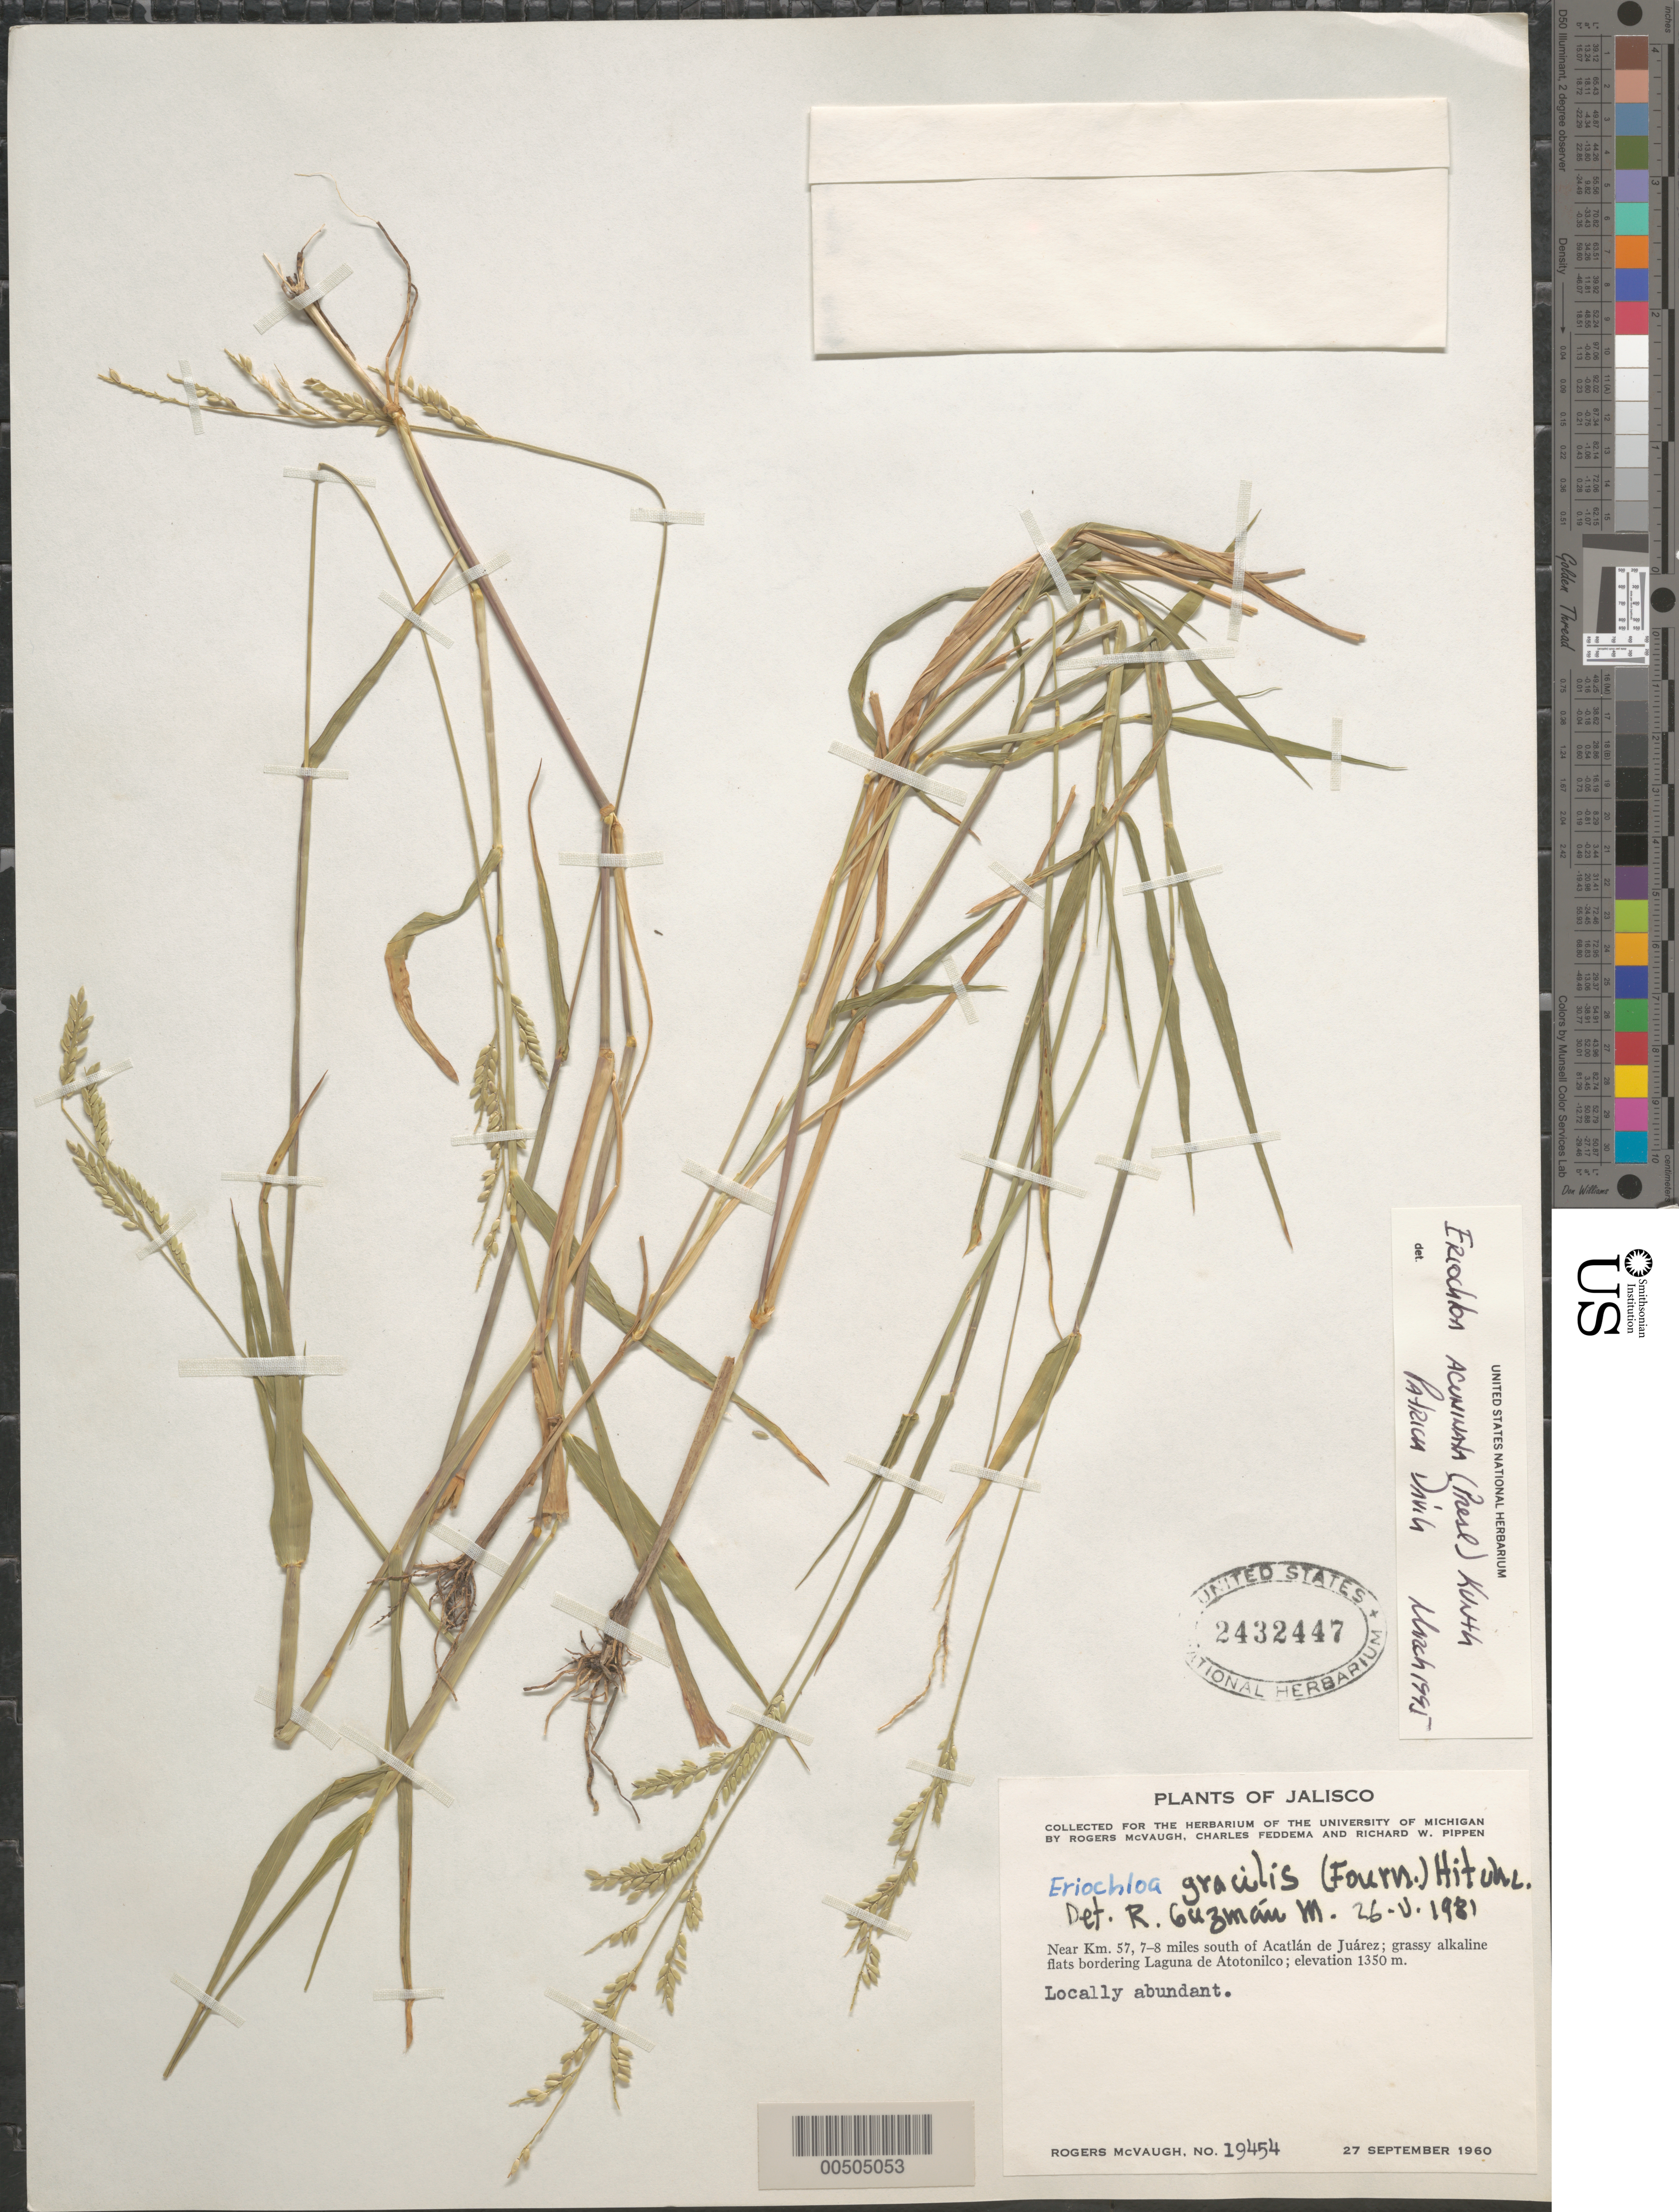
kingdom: Plantae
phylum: Tracheophyta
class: Liliopsida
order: Poales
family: Poaceae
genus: Eriochloa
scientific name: Eriochloa acuminata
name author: (J. Presl) Kunth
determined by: Dávila, P. D.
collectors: R. McVaugh, C. Feddema & R. W. Pippen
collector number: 19454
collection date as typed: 27 Sep 1960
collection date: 1960-09-27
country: Mexico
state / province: Jalisco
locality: Near km 57, 7-8 mi S of Acatlán de Juárez, flats bordering Laguna de Atotonilco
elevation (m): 1350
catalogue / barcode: US 2432447